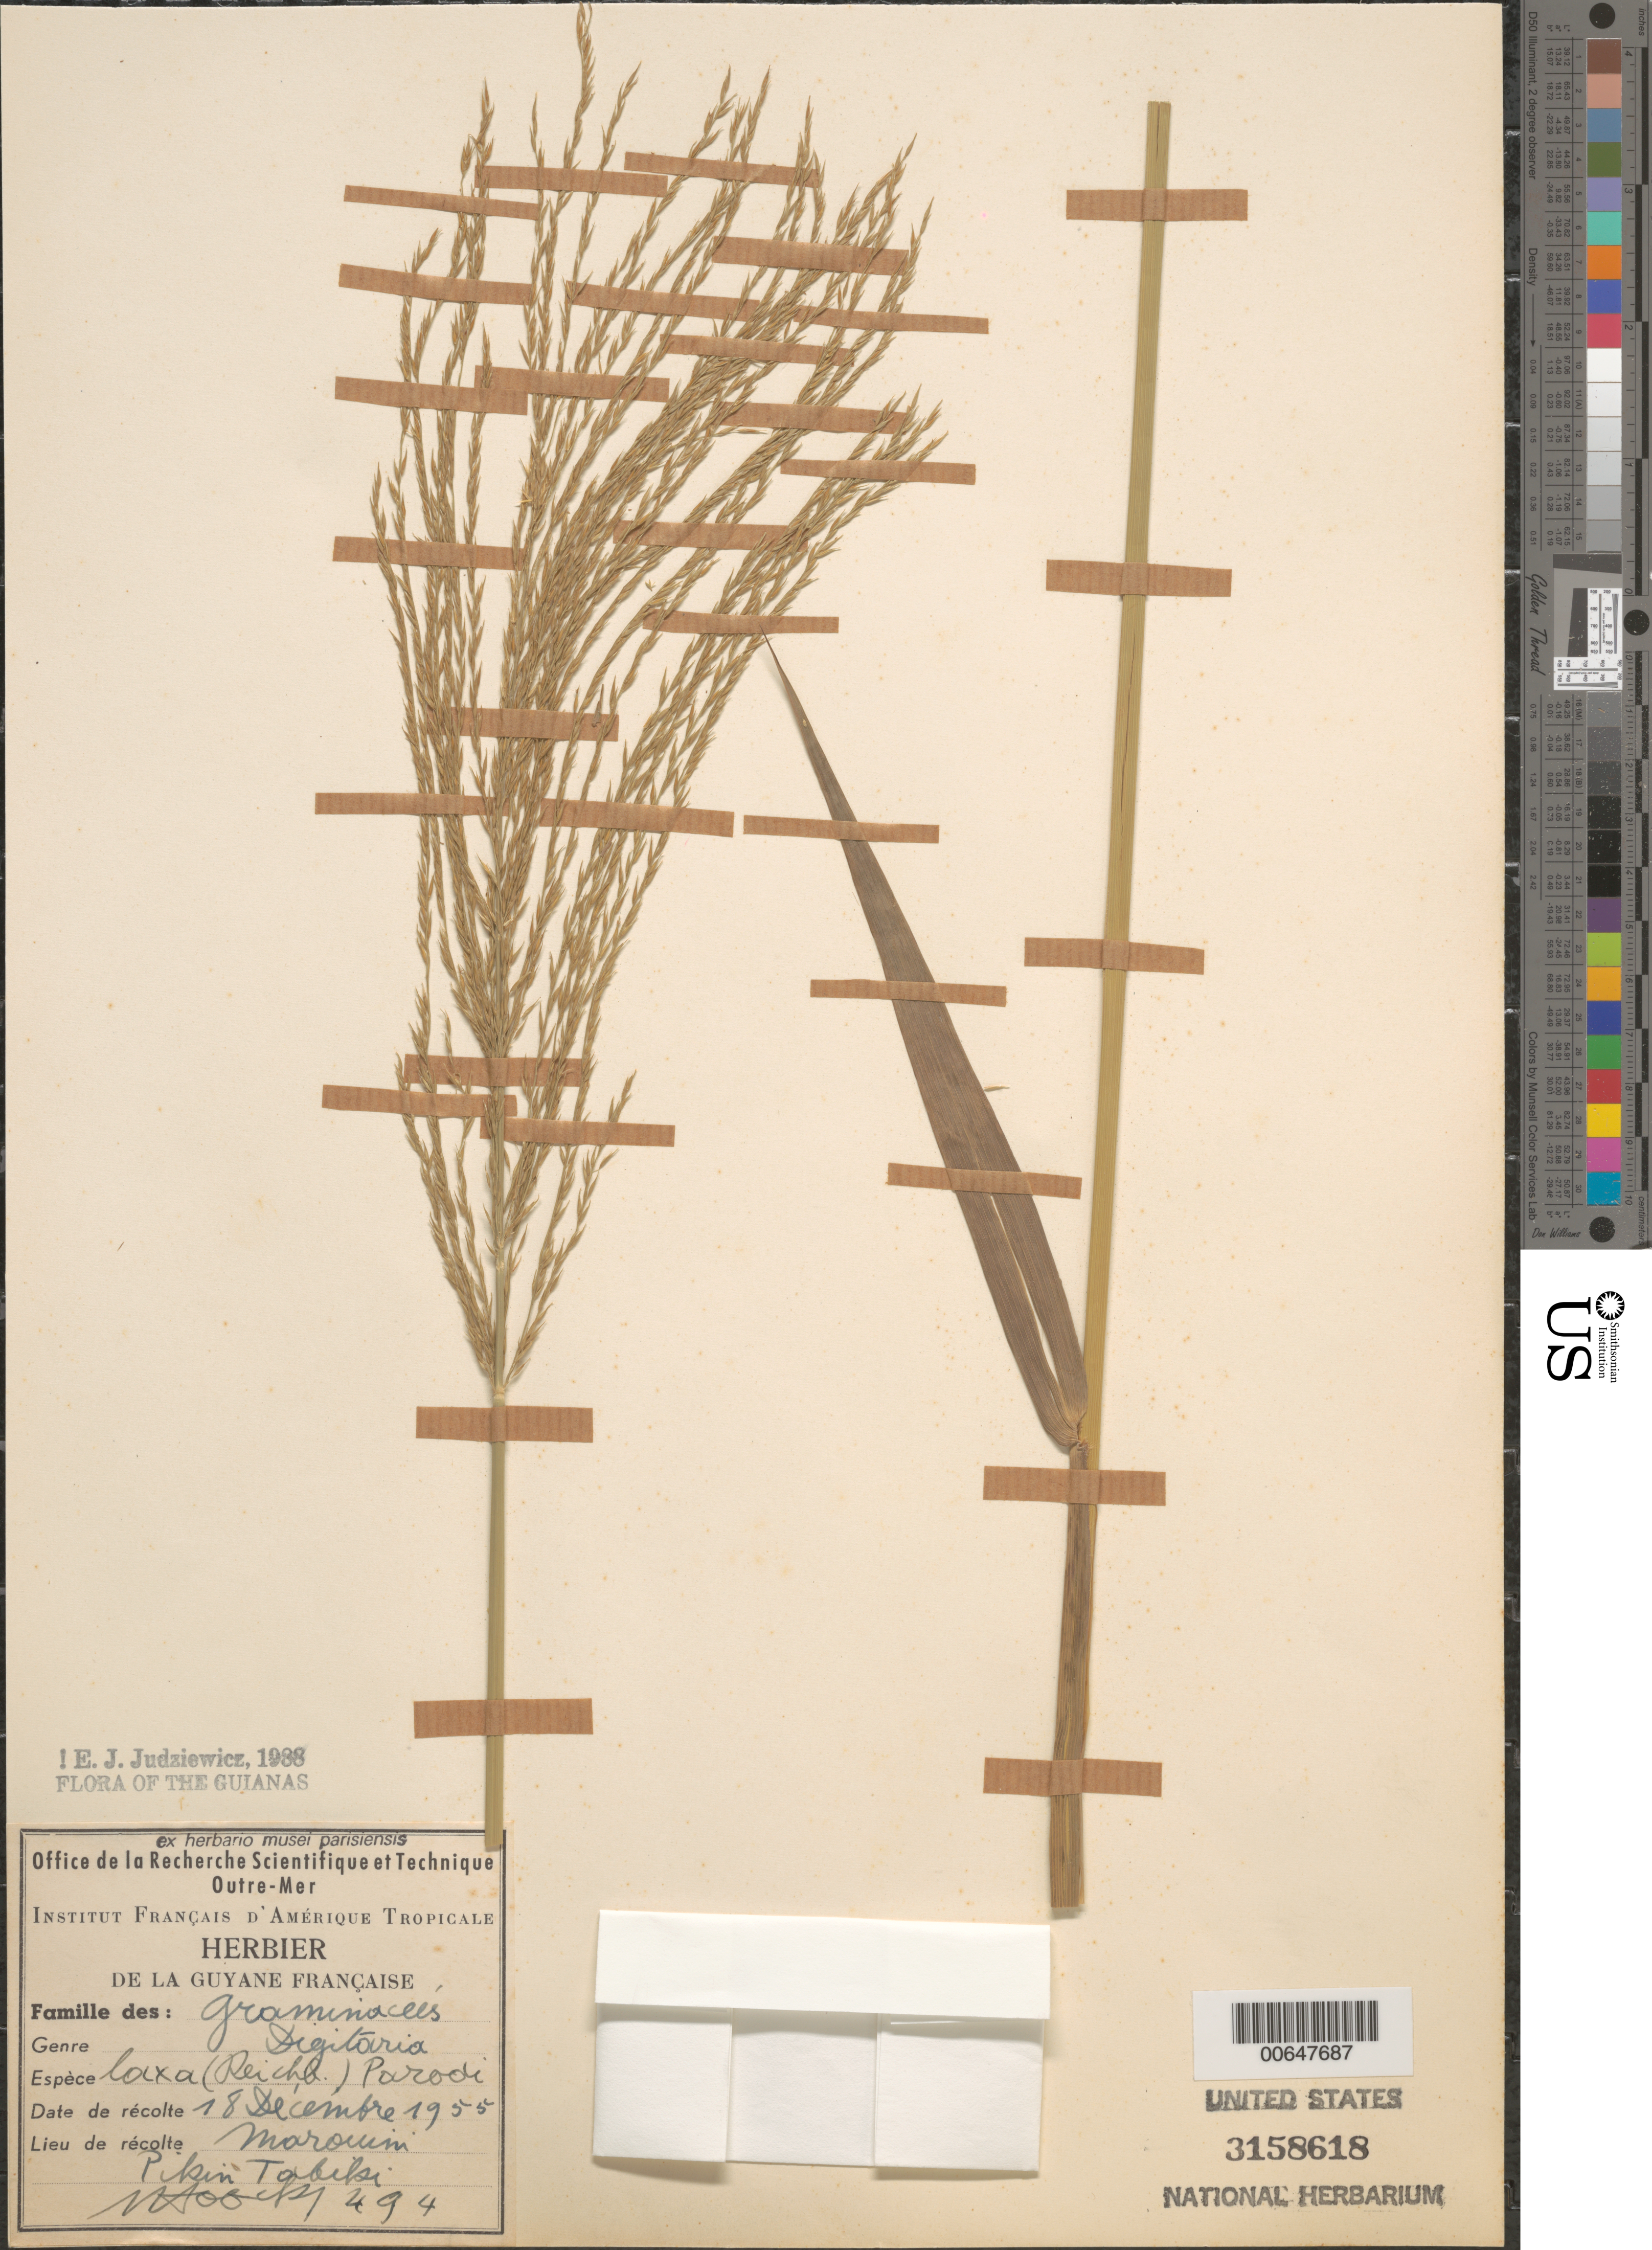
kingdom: Plantae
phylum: Tracheophyta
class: Liliopsida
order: Poales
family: Poaceae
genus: Digitaria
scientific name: Digitaria laxa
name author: (Rchb. ex A. Spreng.) Parodi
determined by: Judziewicz, E. J.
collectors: J. Hoock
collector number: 494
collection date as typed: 18-Dec-55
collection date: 1955-12-18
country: French Guiana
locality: Morouini, Pikinn Tabiki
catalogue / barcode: US 3158618